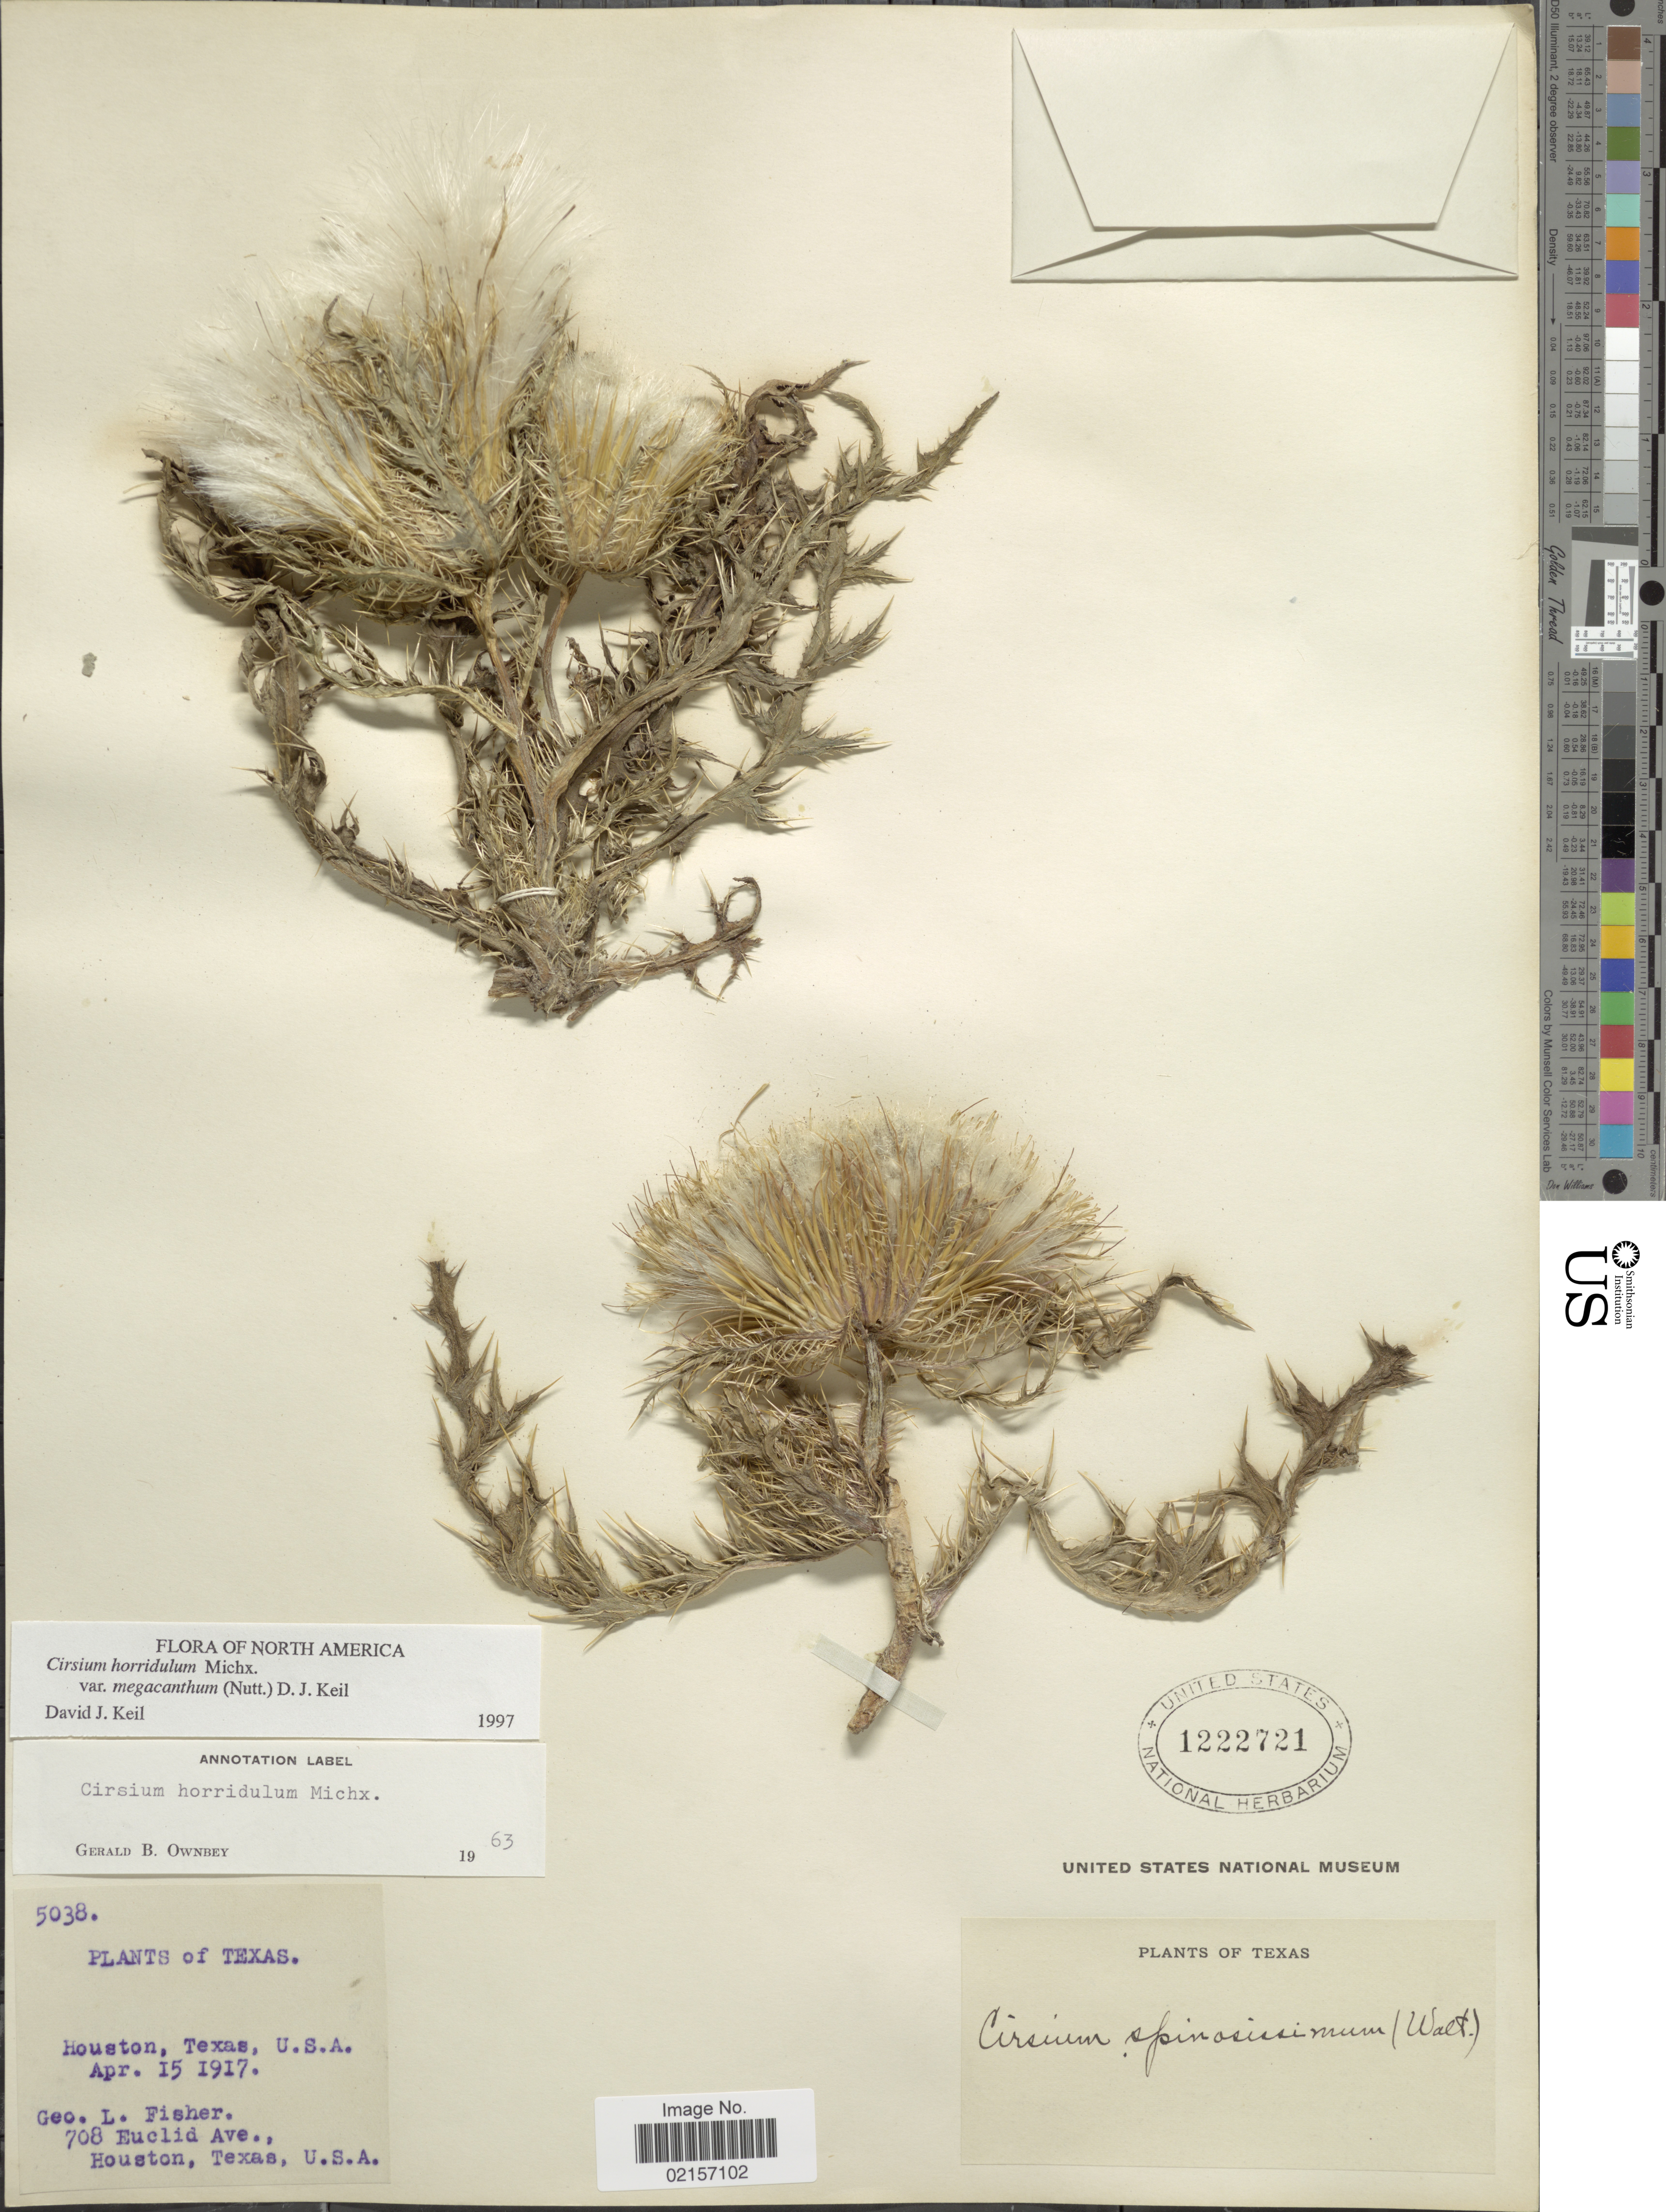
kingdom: Plantae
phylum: Tracheophyta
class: Magnoliopsida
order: Asterales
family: Asteraceae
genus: Cirsium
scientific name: Cirsium horridulum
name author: Michx.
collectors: G. L. Fisher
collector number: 5038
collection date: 1917-04-15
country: United States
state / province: Texas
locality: Houston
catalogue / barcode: US 1222721